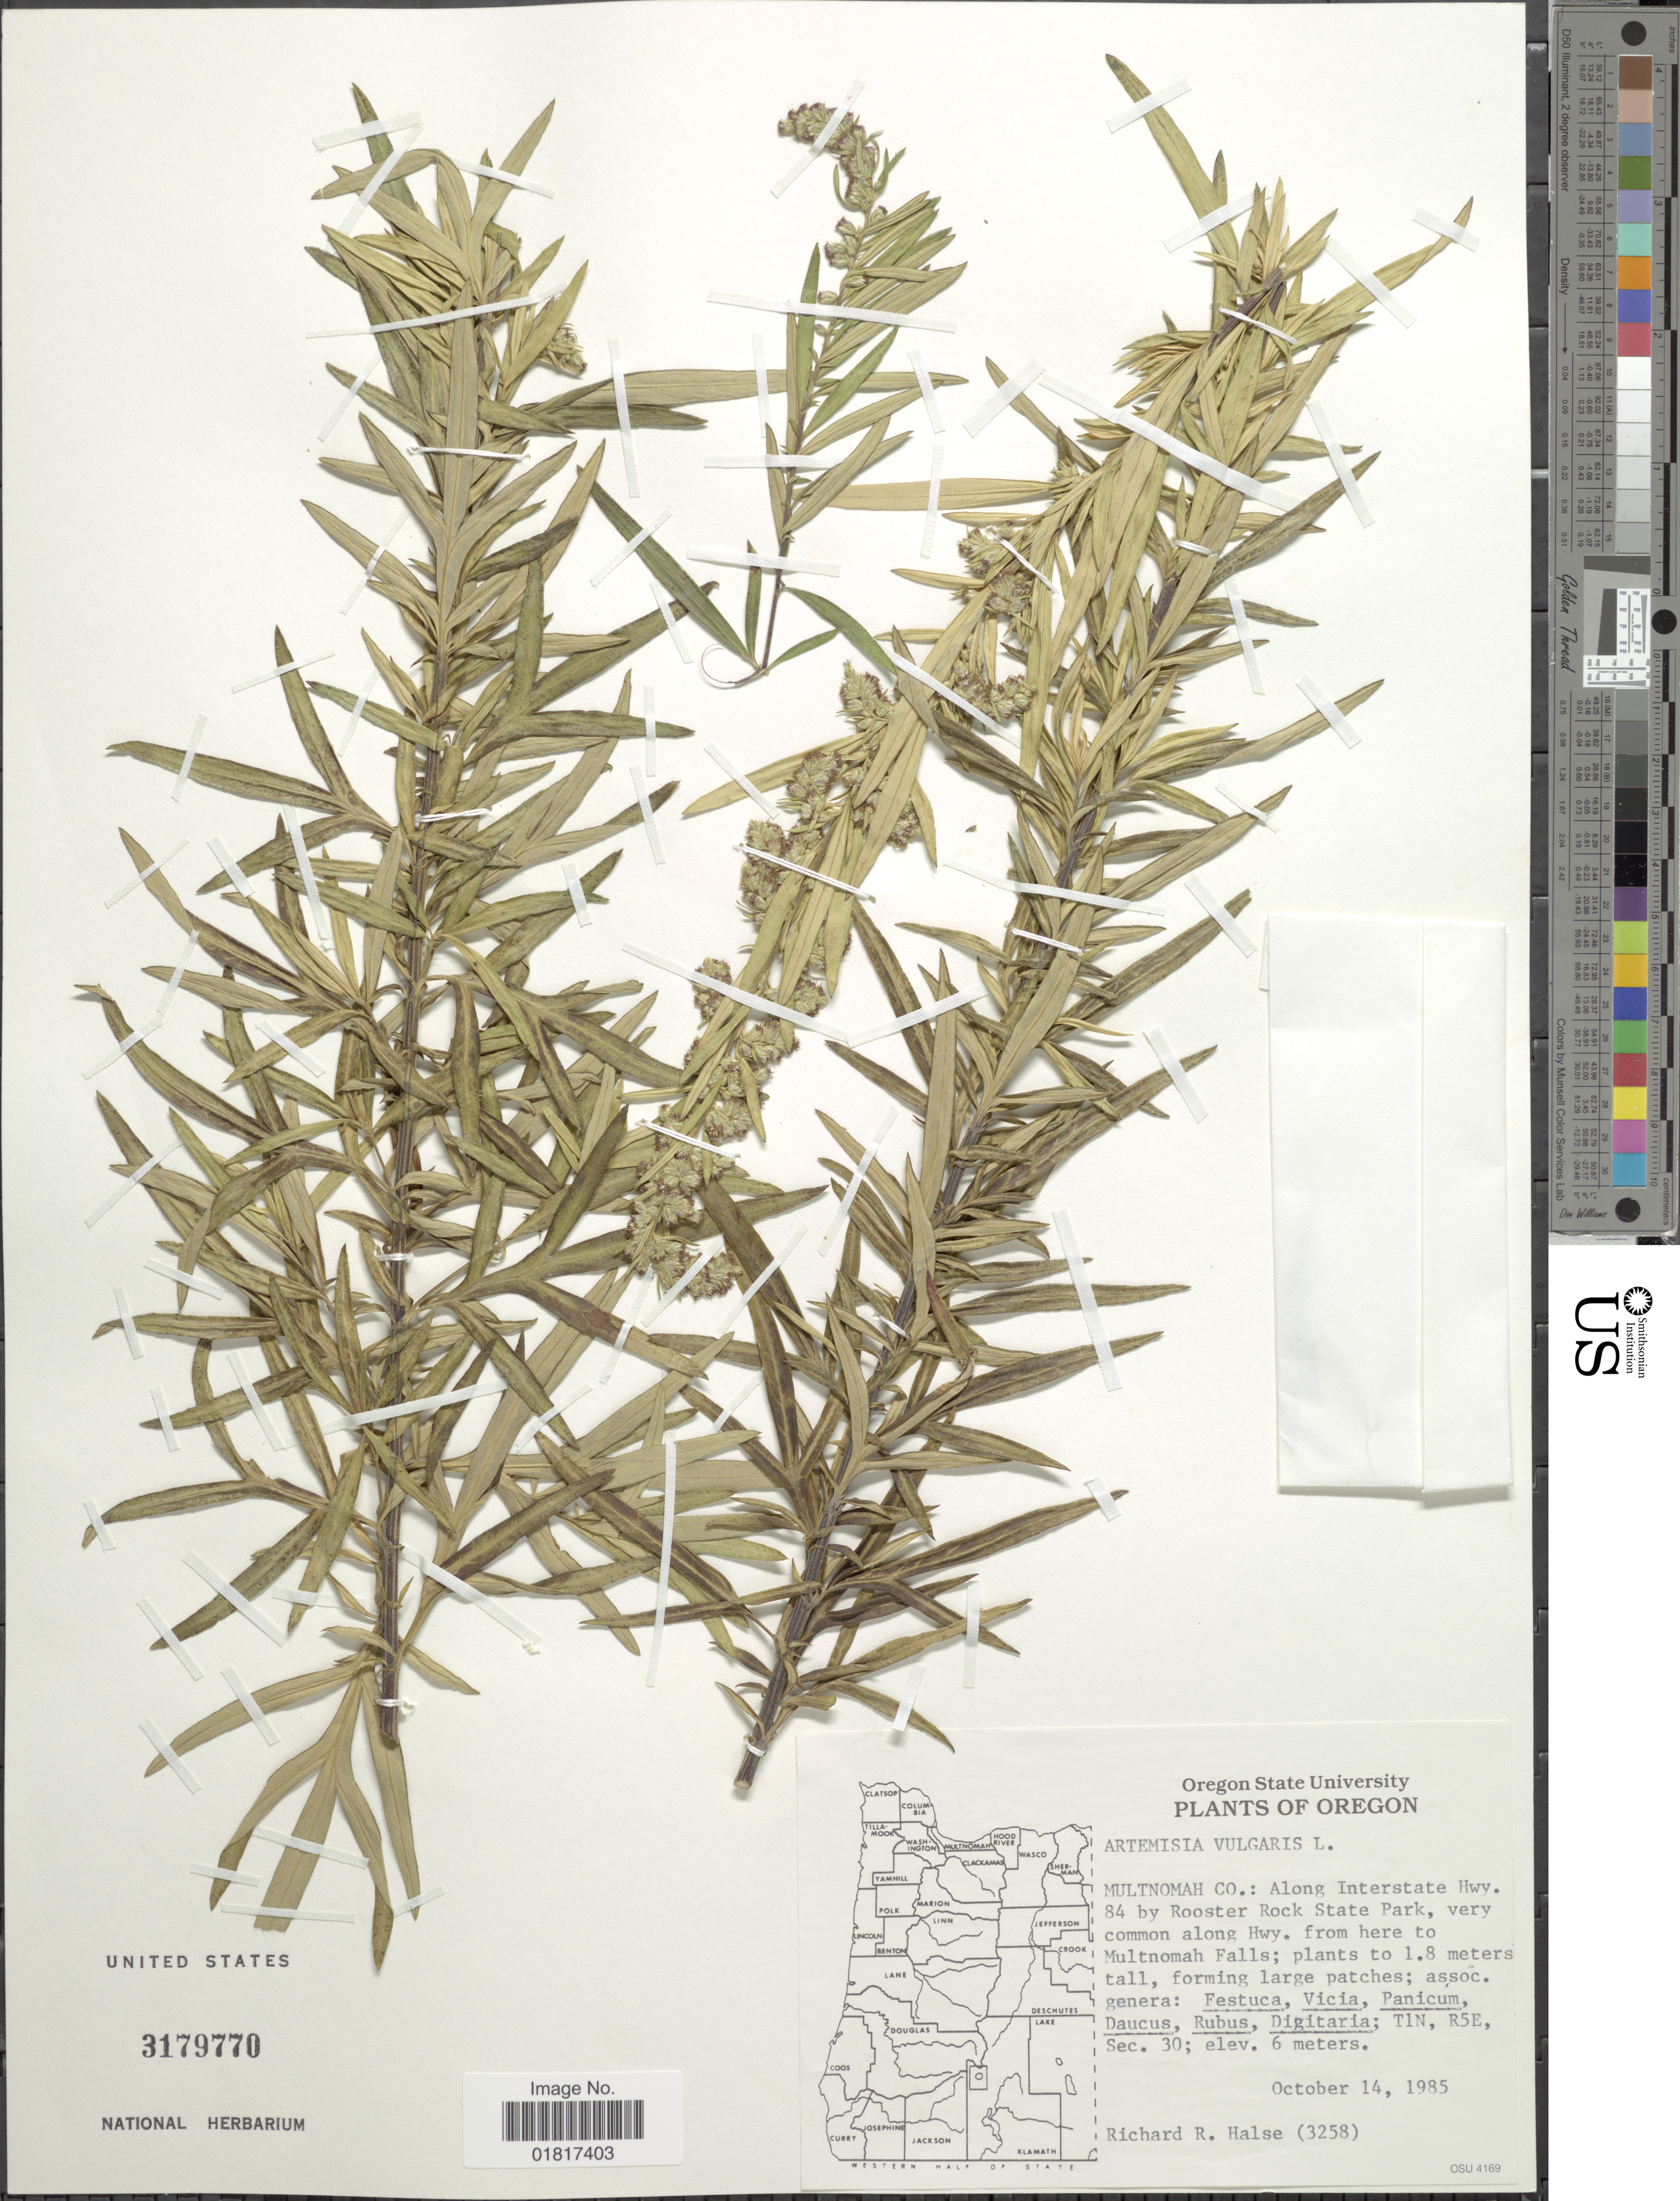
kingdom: Plantae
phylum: Tracheophyta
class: Magnoliopsida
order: Asterales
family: Asteraceae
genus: Artemisia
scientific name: Artemisia vulgaris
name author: L.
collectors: R. Halse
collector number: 3258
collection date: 1985-10-14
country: United States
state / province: Oregon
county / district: Multnomah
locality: Multnomah Co: Along Interstate Hwy. 84 by Rooster Rock State Park, very common along hwy from here to Multnomah Falls; T1N, R5E, Sec. 30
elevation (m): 6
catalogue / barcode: US 3179770